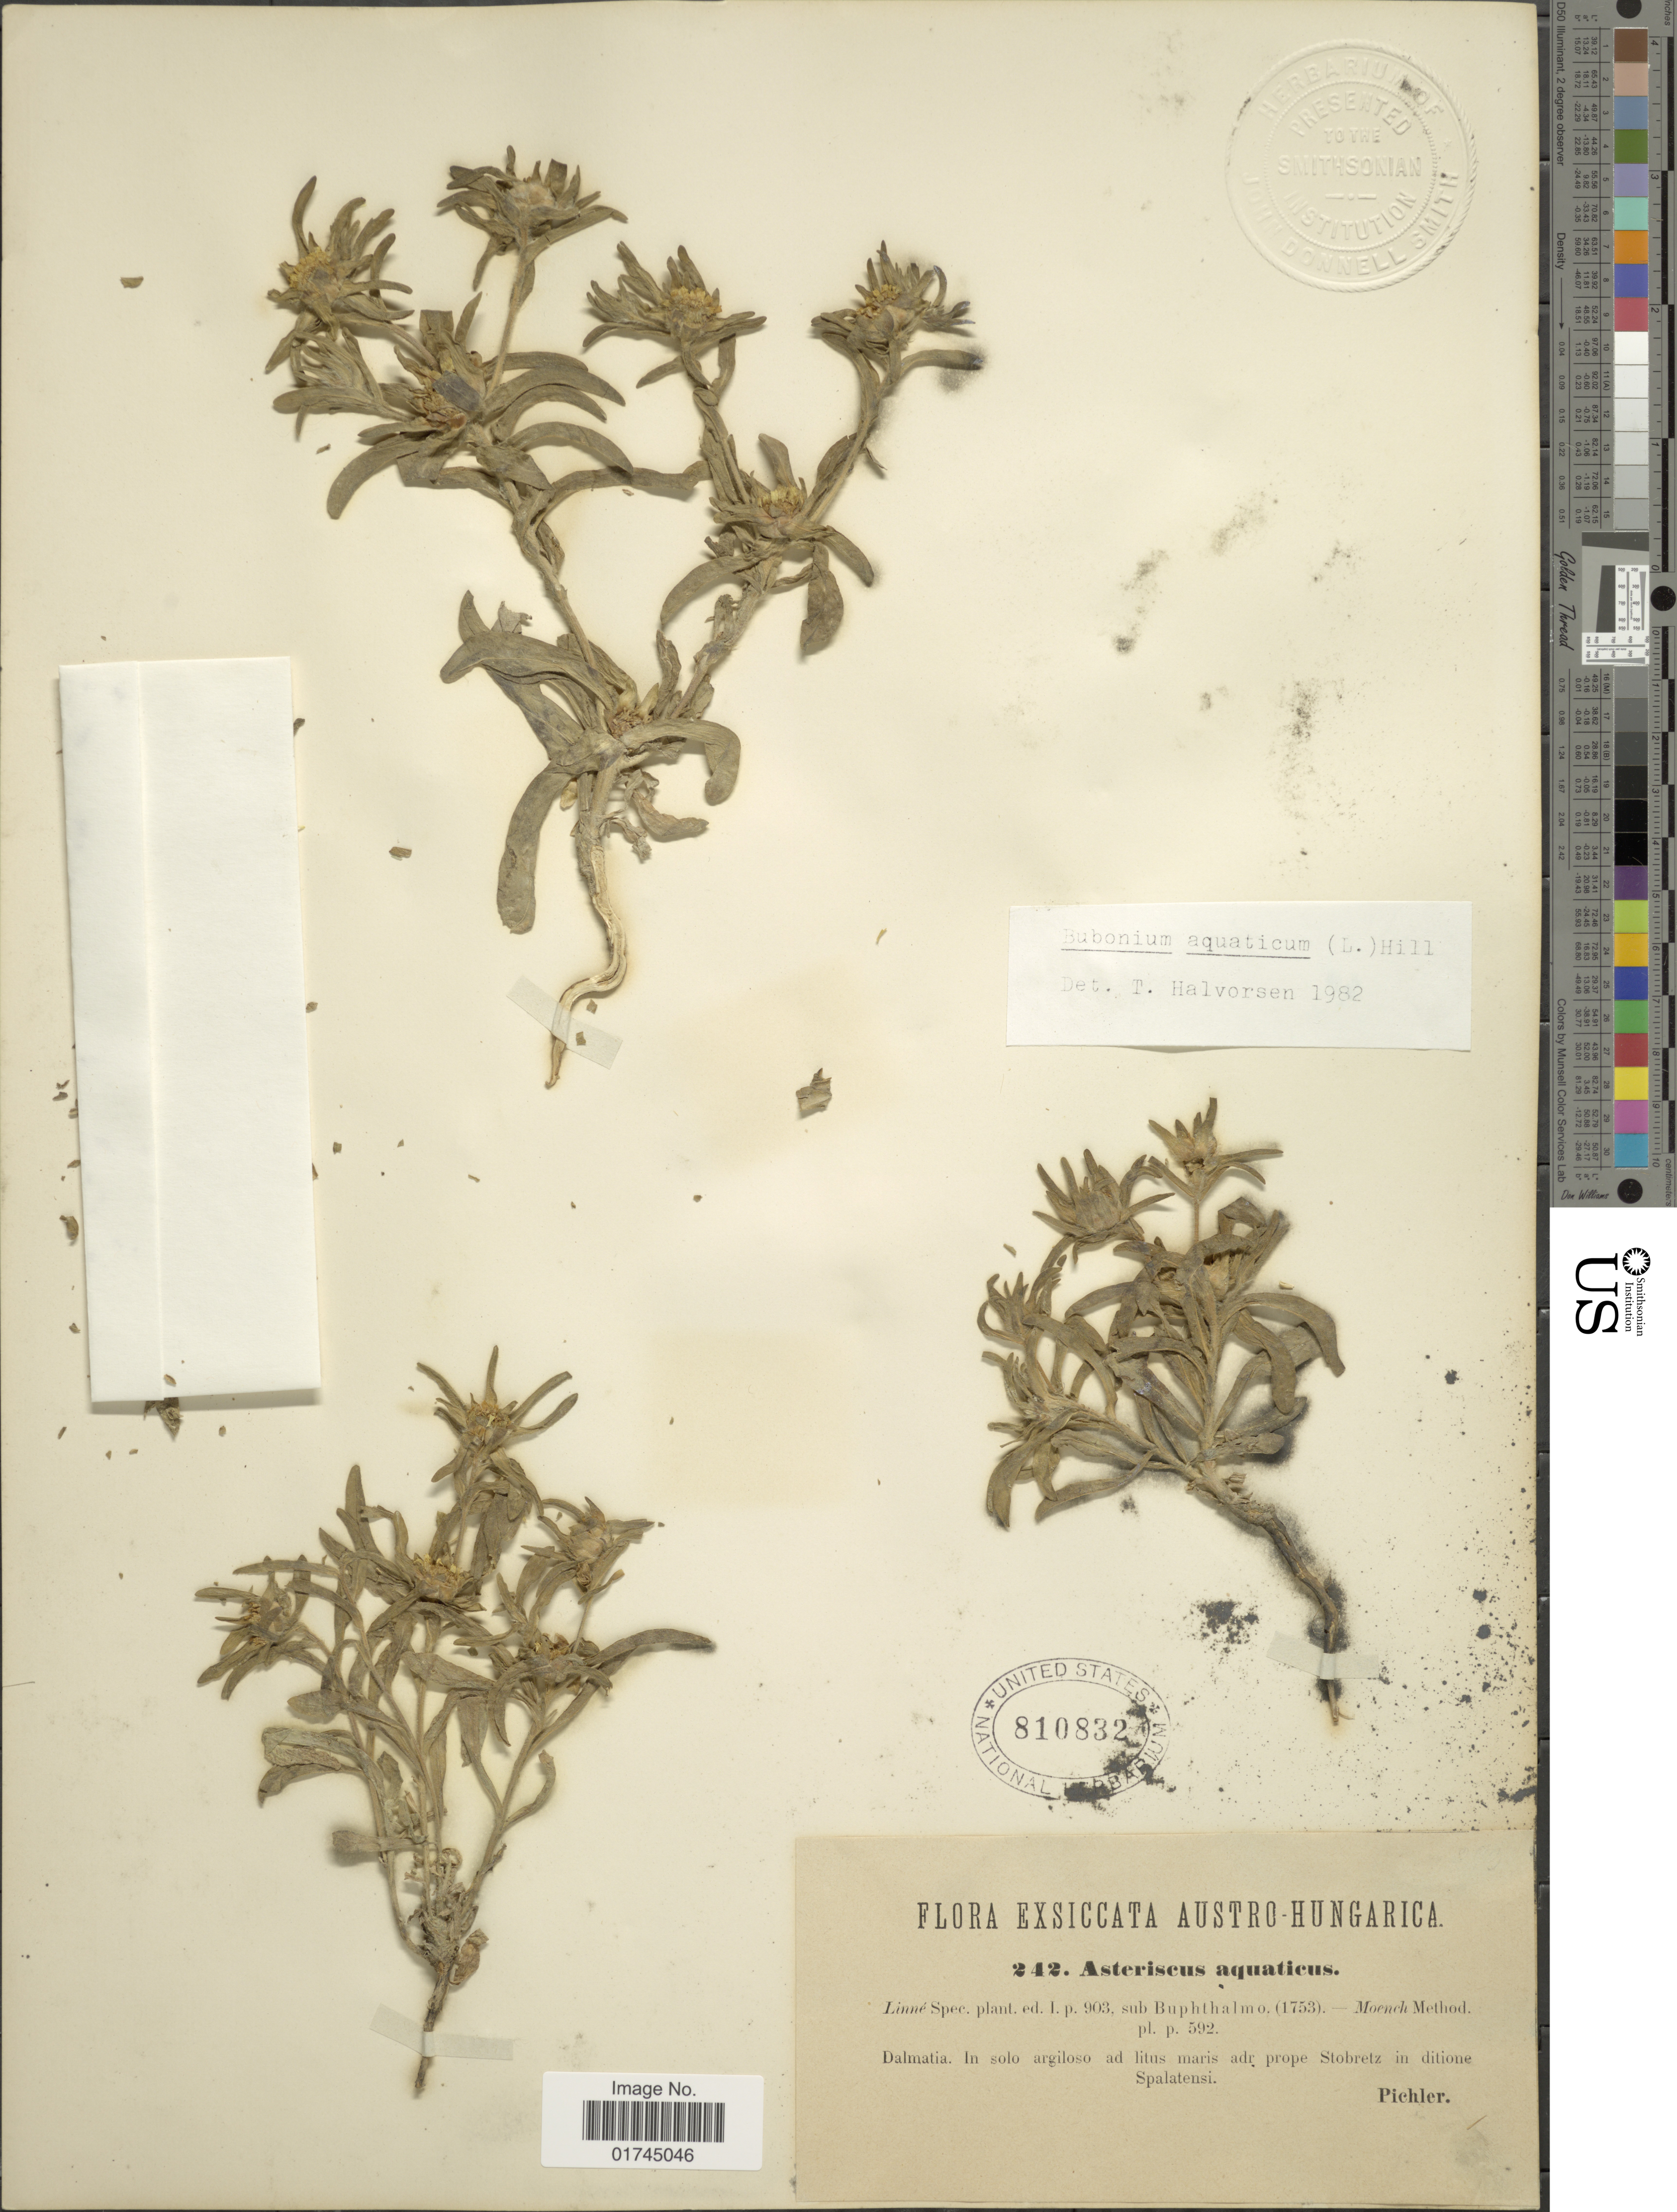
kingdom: Plantae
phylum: Tracheophyta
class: Magnoliopsida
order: Asterales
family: Asteraceae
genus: Nauplius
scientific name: Nauplius aquaticus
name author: (L.) Less.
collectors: Pichler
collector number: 242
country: Hungary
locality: Austreo-Hungarica, Dalmatia. prope Stobretz in ditione Spalantensi.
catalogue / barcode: US 810832